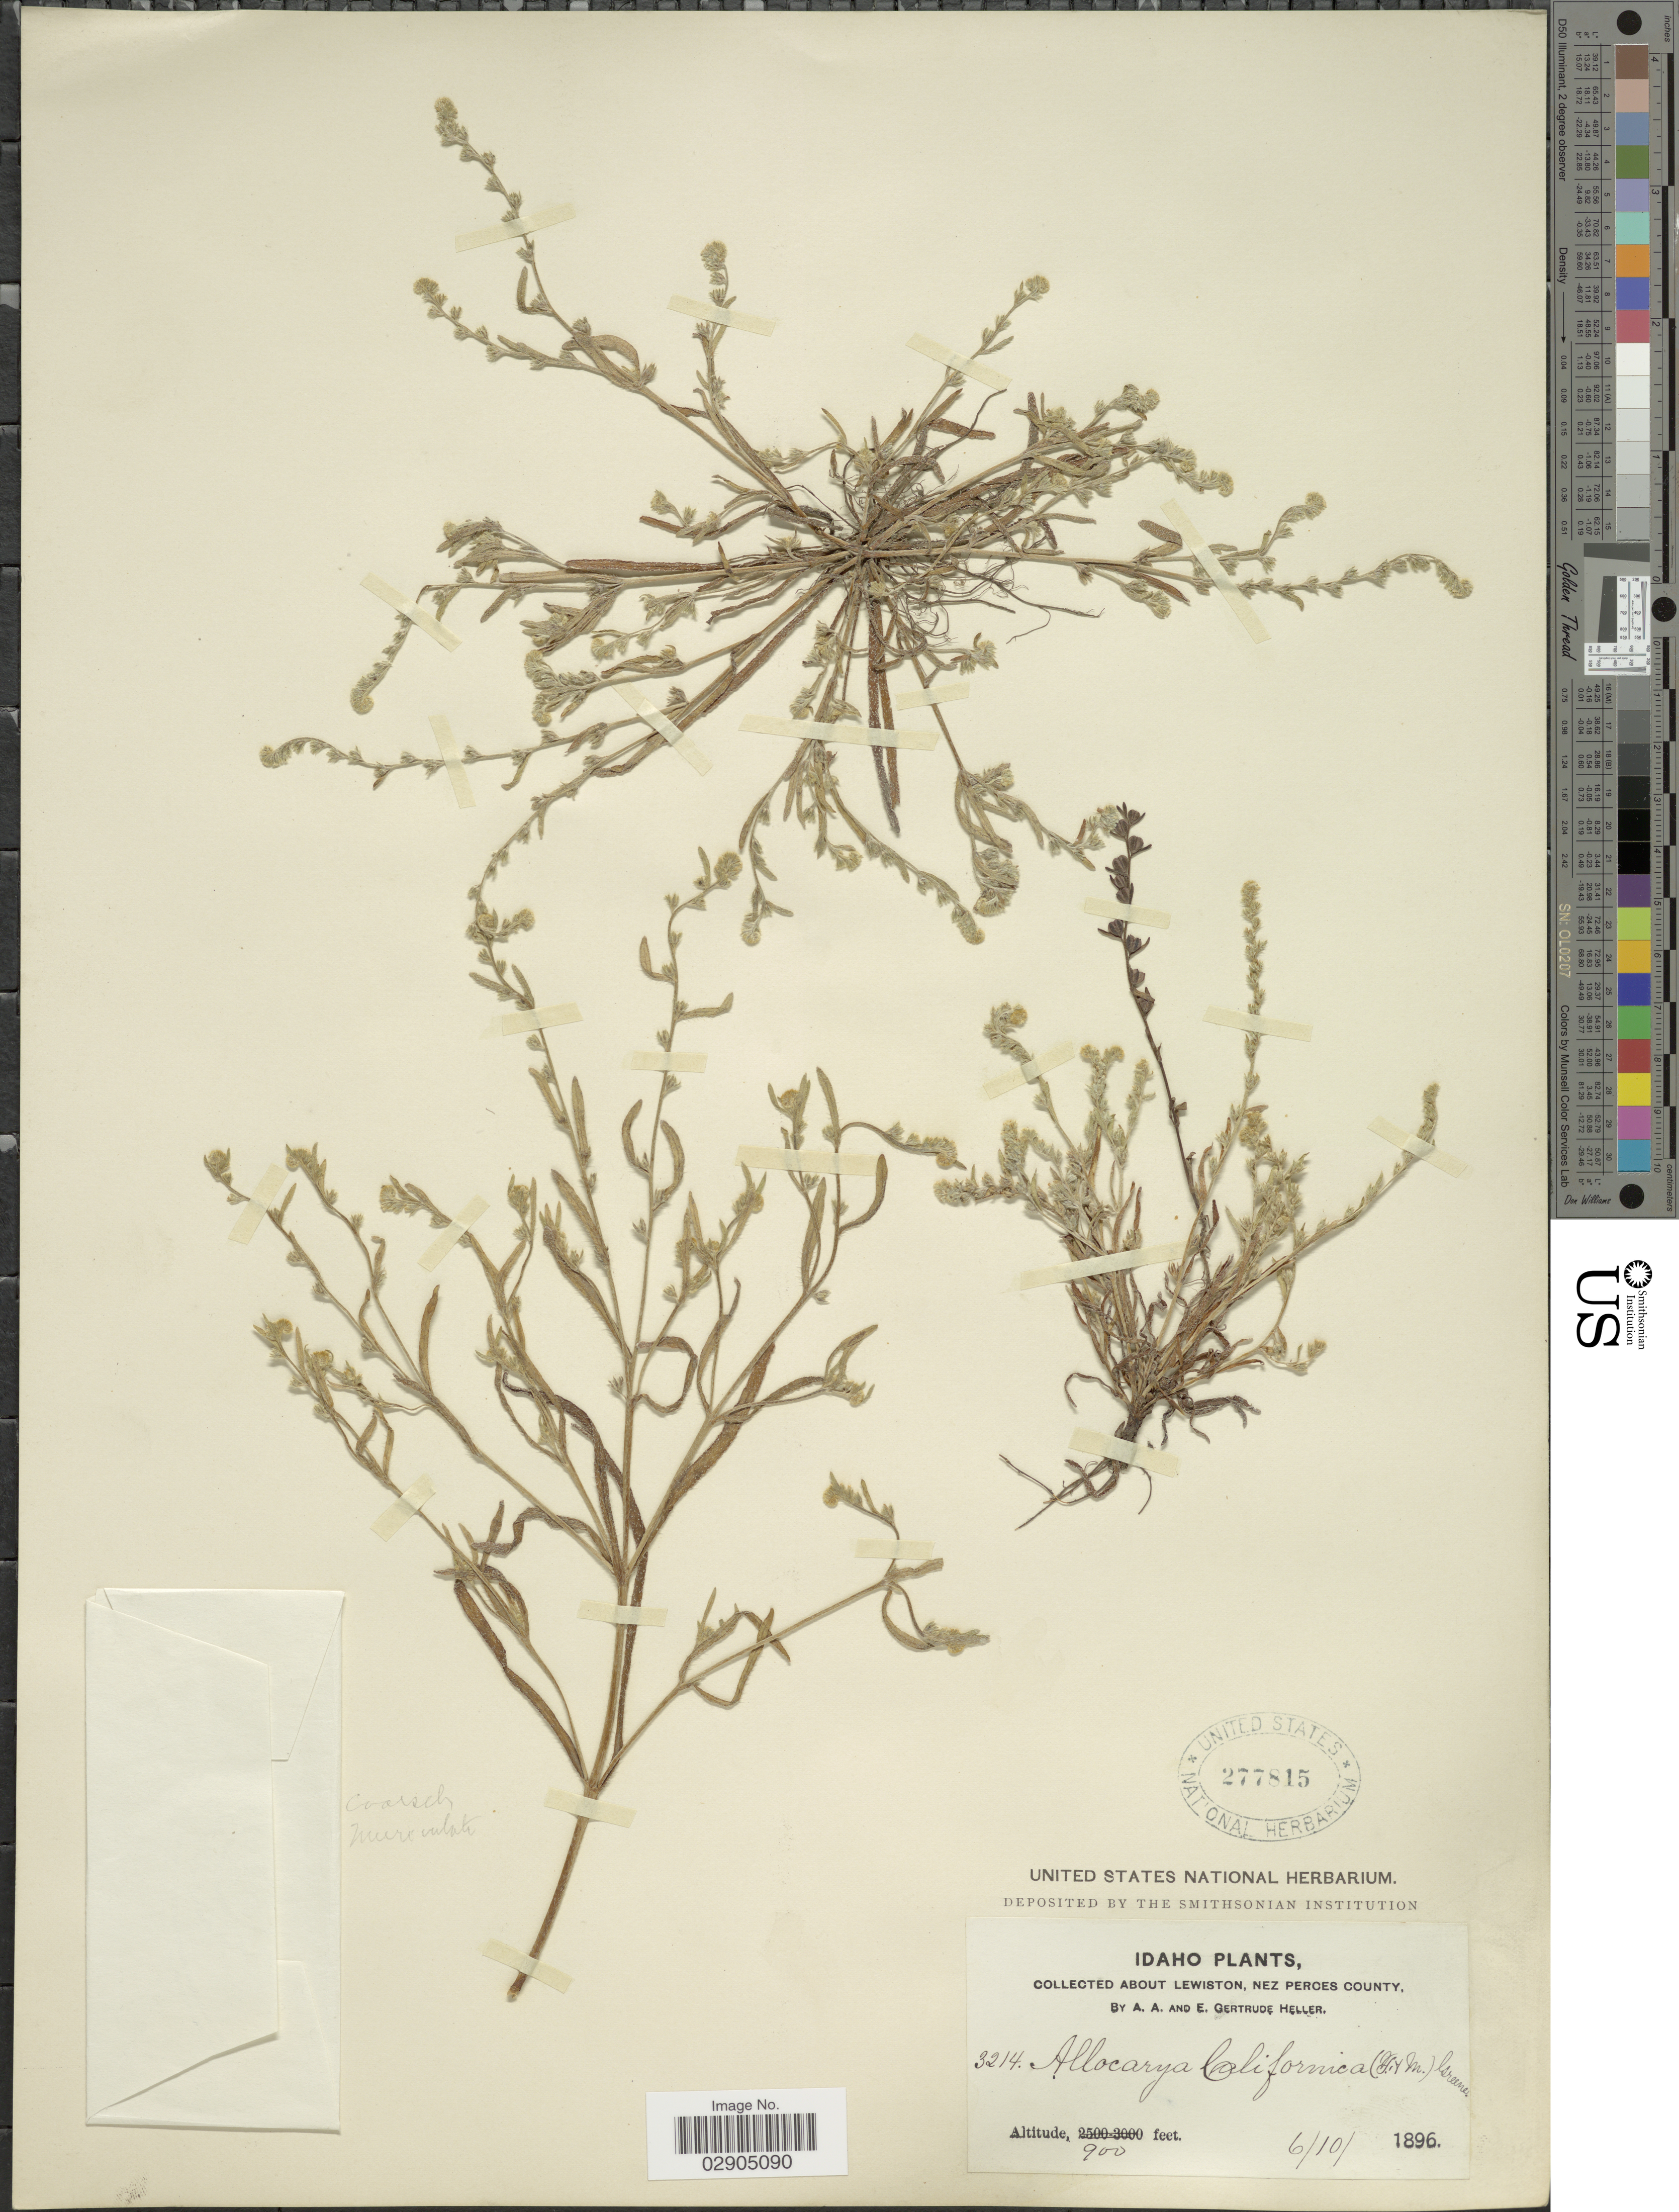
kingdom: Plantae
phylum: Tracheophyta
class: Magnoliopsida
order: Boraginales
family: Boraginaceae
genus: Allocarya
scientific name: Allocarya californica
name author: (Fisch. & C.A. Mey.) Greene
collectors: A. A. Heller & E. G. Heller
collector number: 3214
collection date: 1896-06-10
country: United States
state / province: Idaho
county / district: Nez Perce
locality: About Lewiston.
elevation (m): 274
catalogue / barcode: US 277815